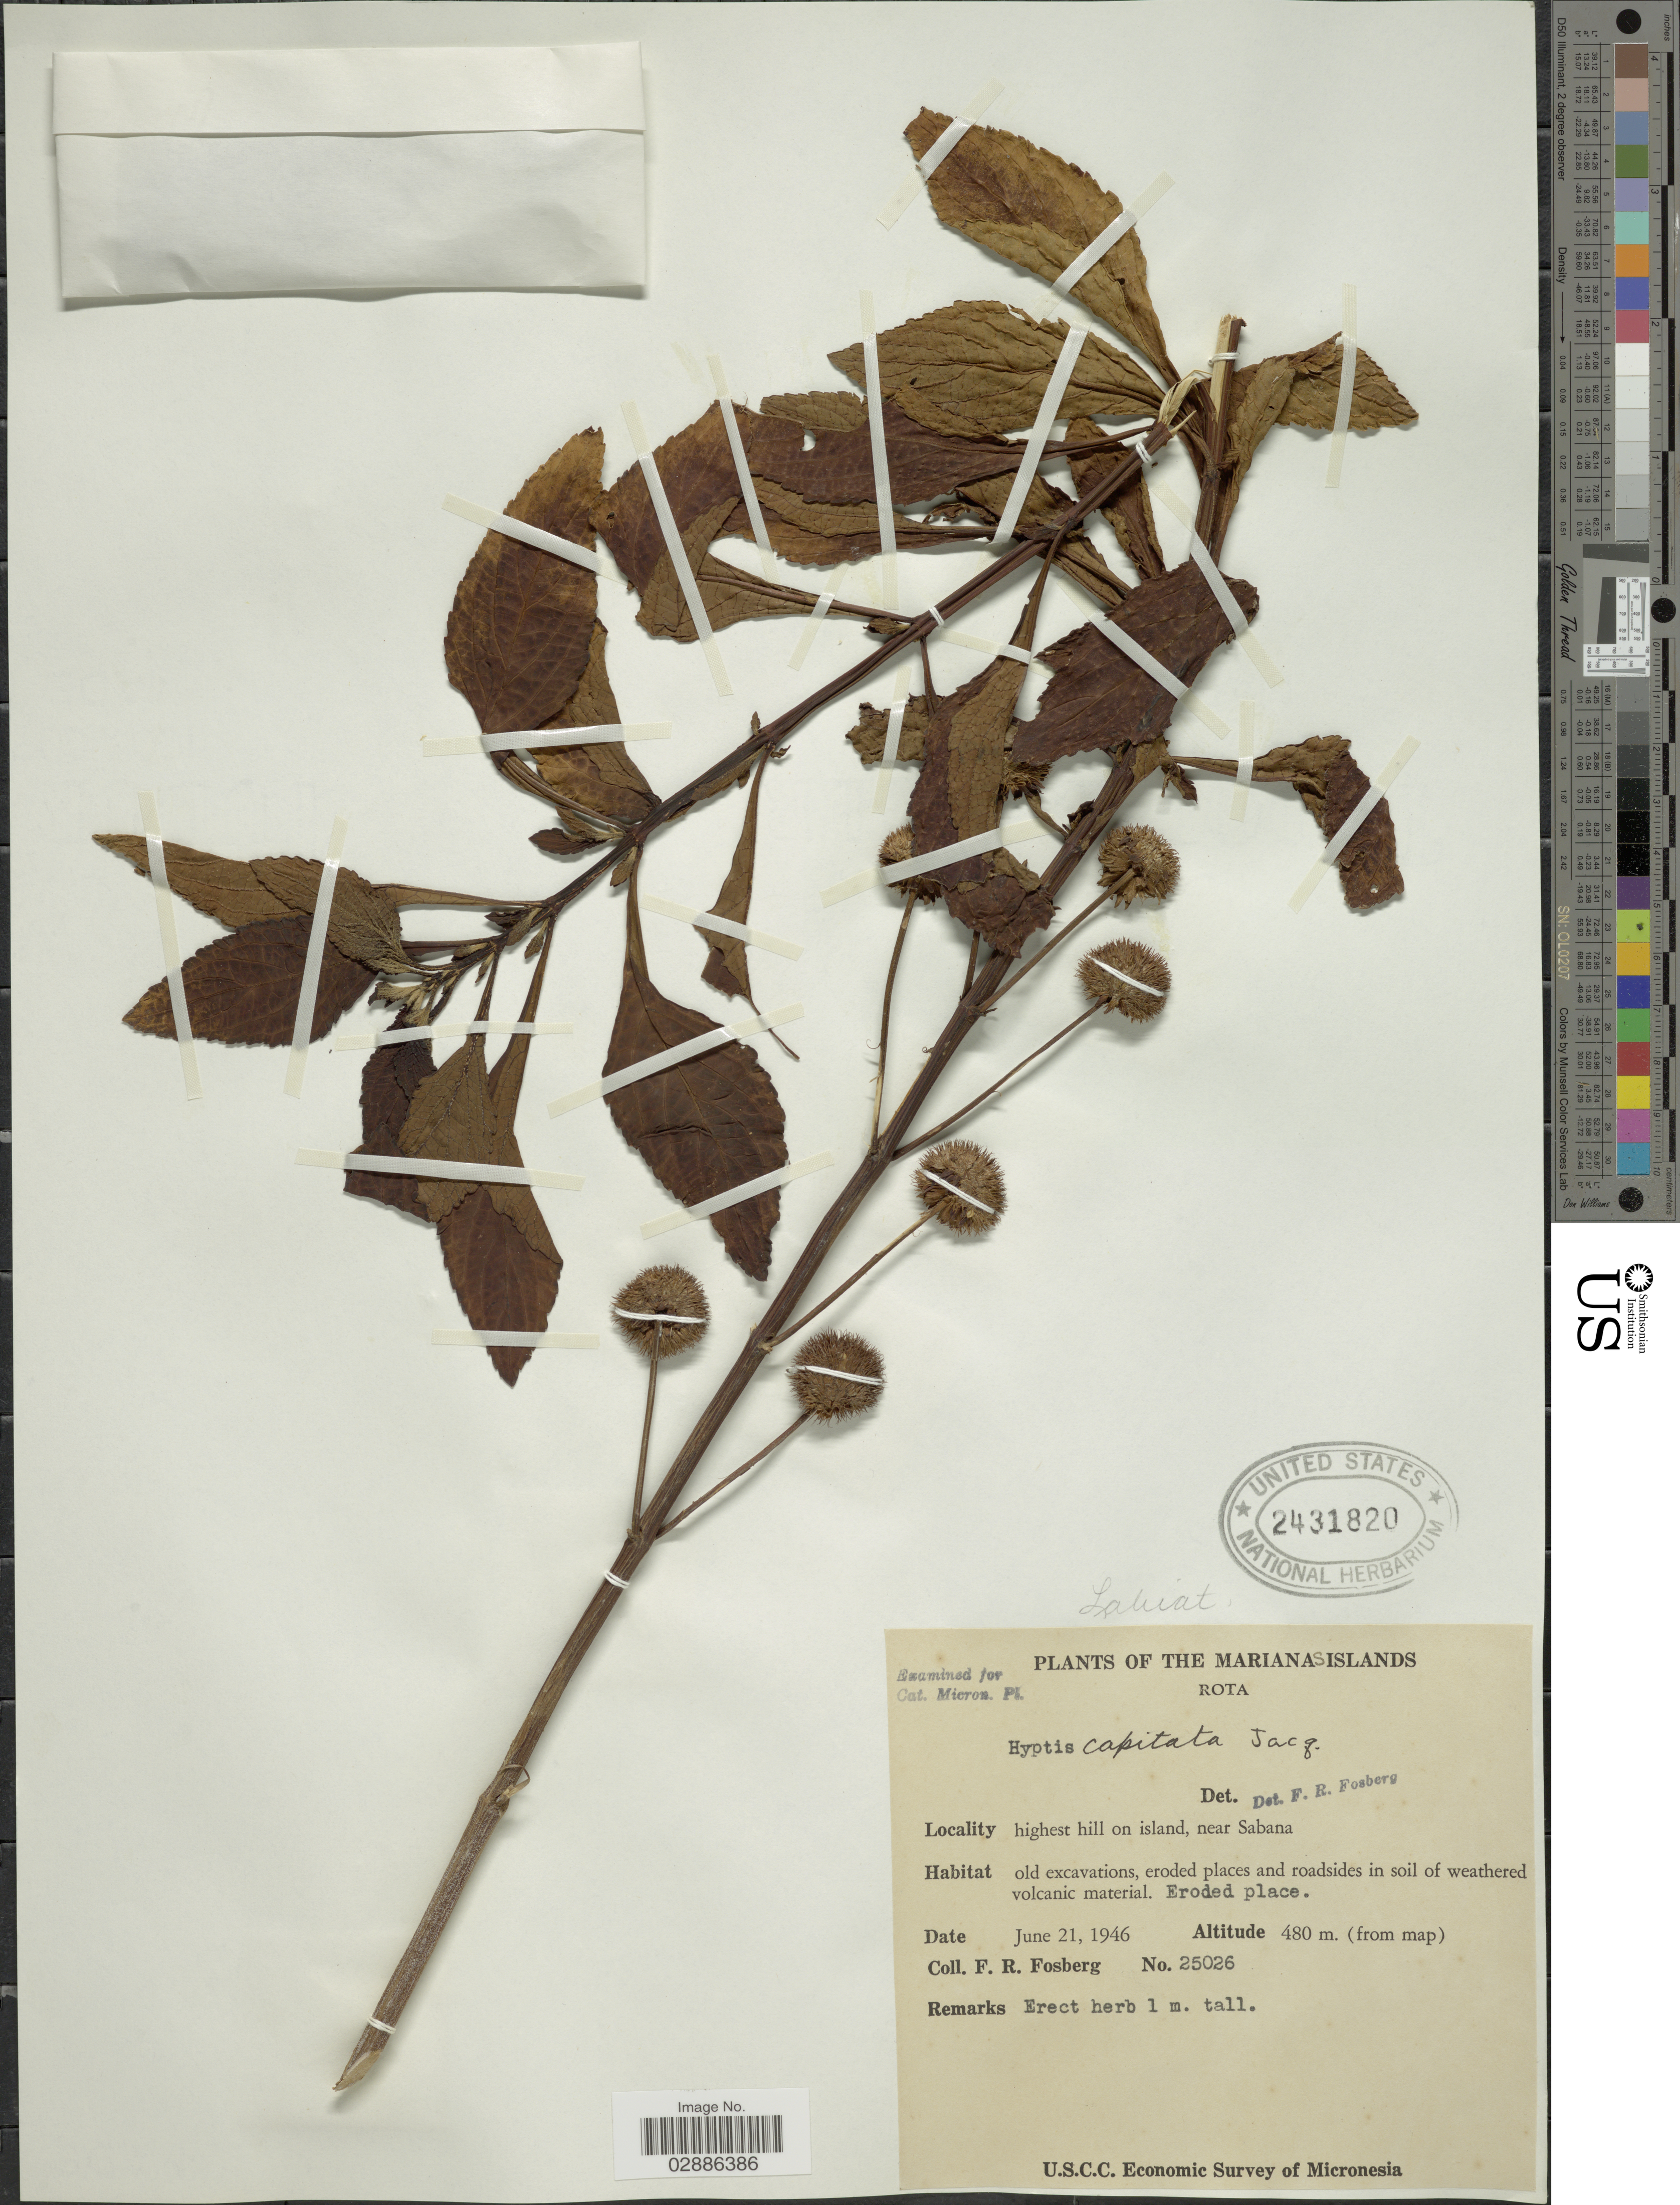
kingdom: Plantae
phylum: Tracheophyta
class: Magnoliopsida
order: Lamiales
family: Lamiaceae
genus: Hyptis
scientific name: Hyptis capitata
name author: Jacq.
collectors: F. R. Fosberg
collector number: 25026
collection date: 1946-06-21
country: Northern Mariana Islands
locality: The Marianas Islands, Rota, highest hill on island, near Sabana.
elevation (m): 480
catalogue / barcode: US 2431820